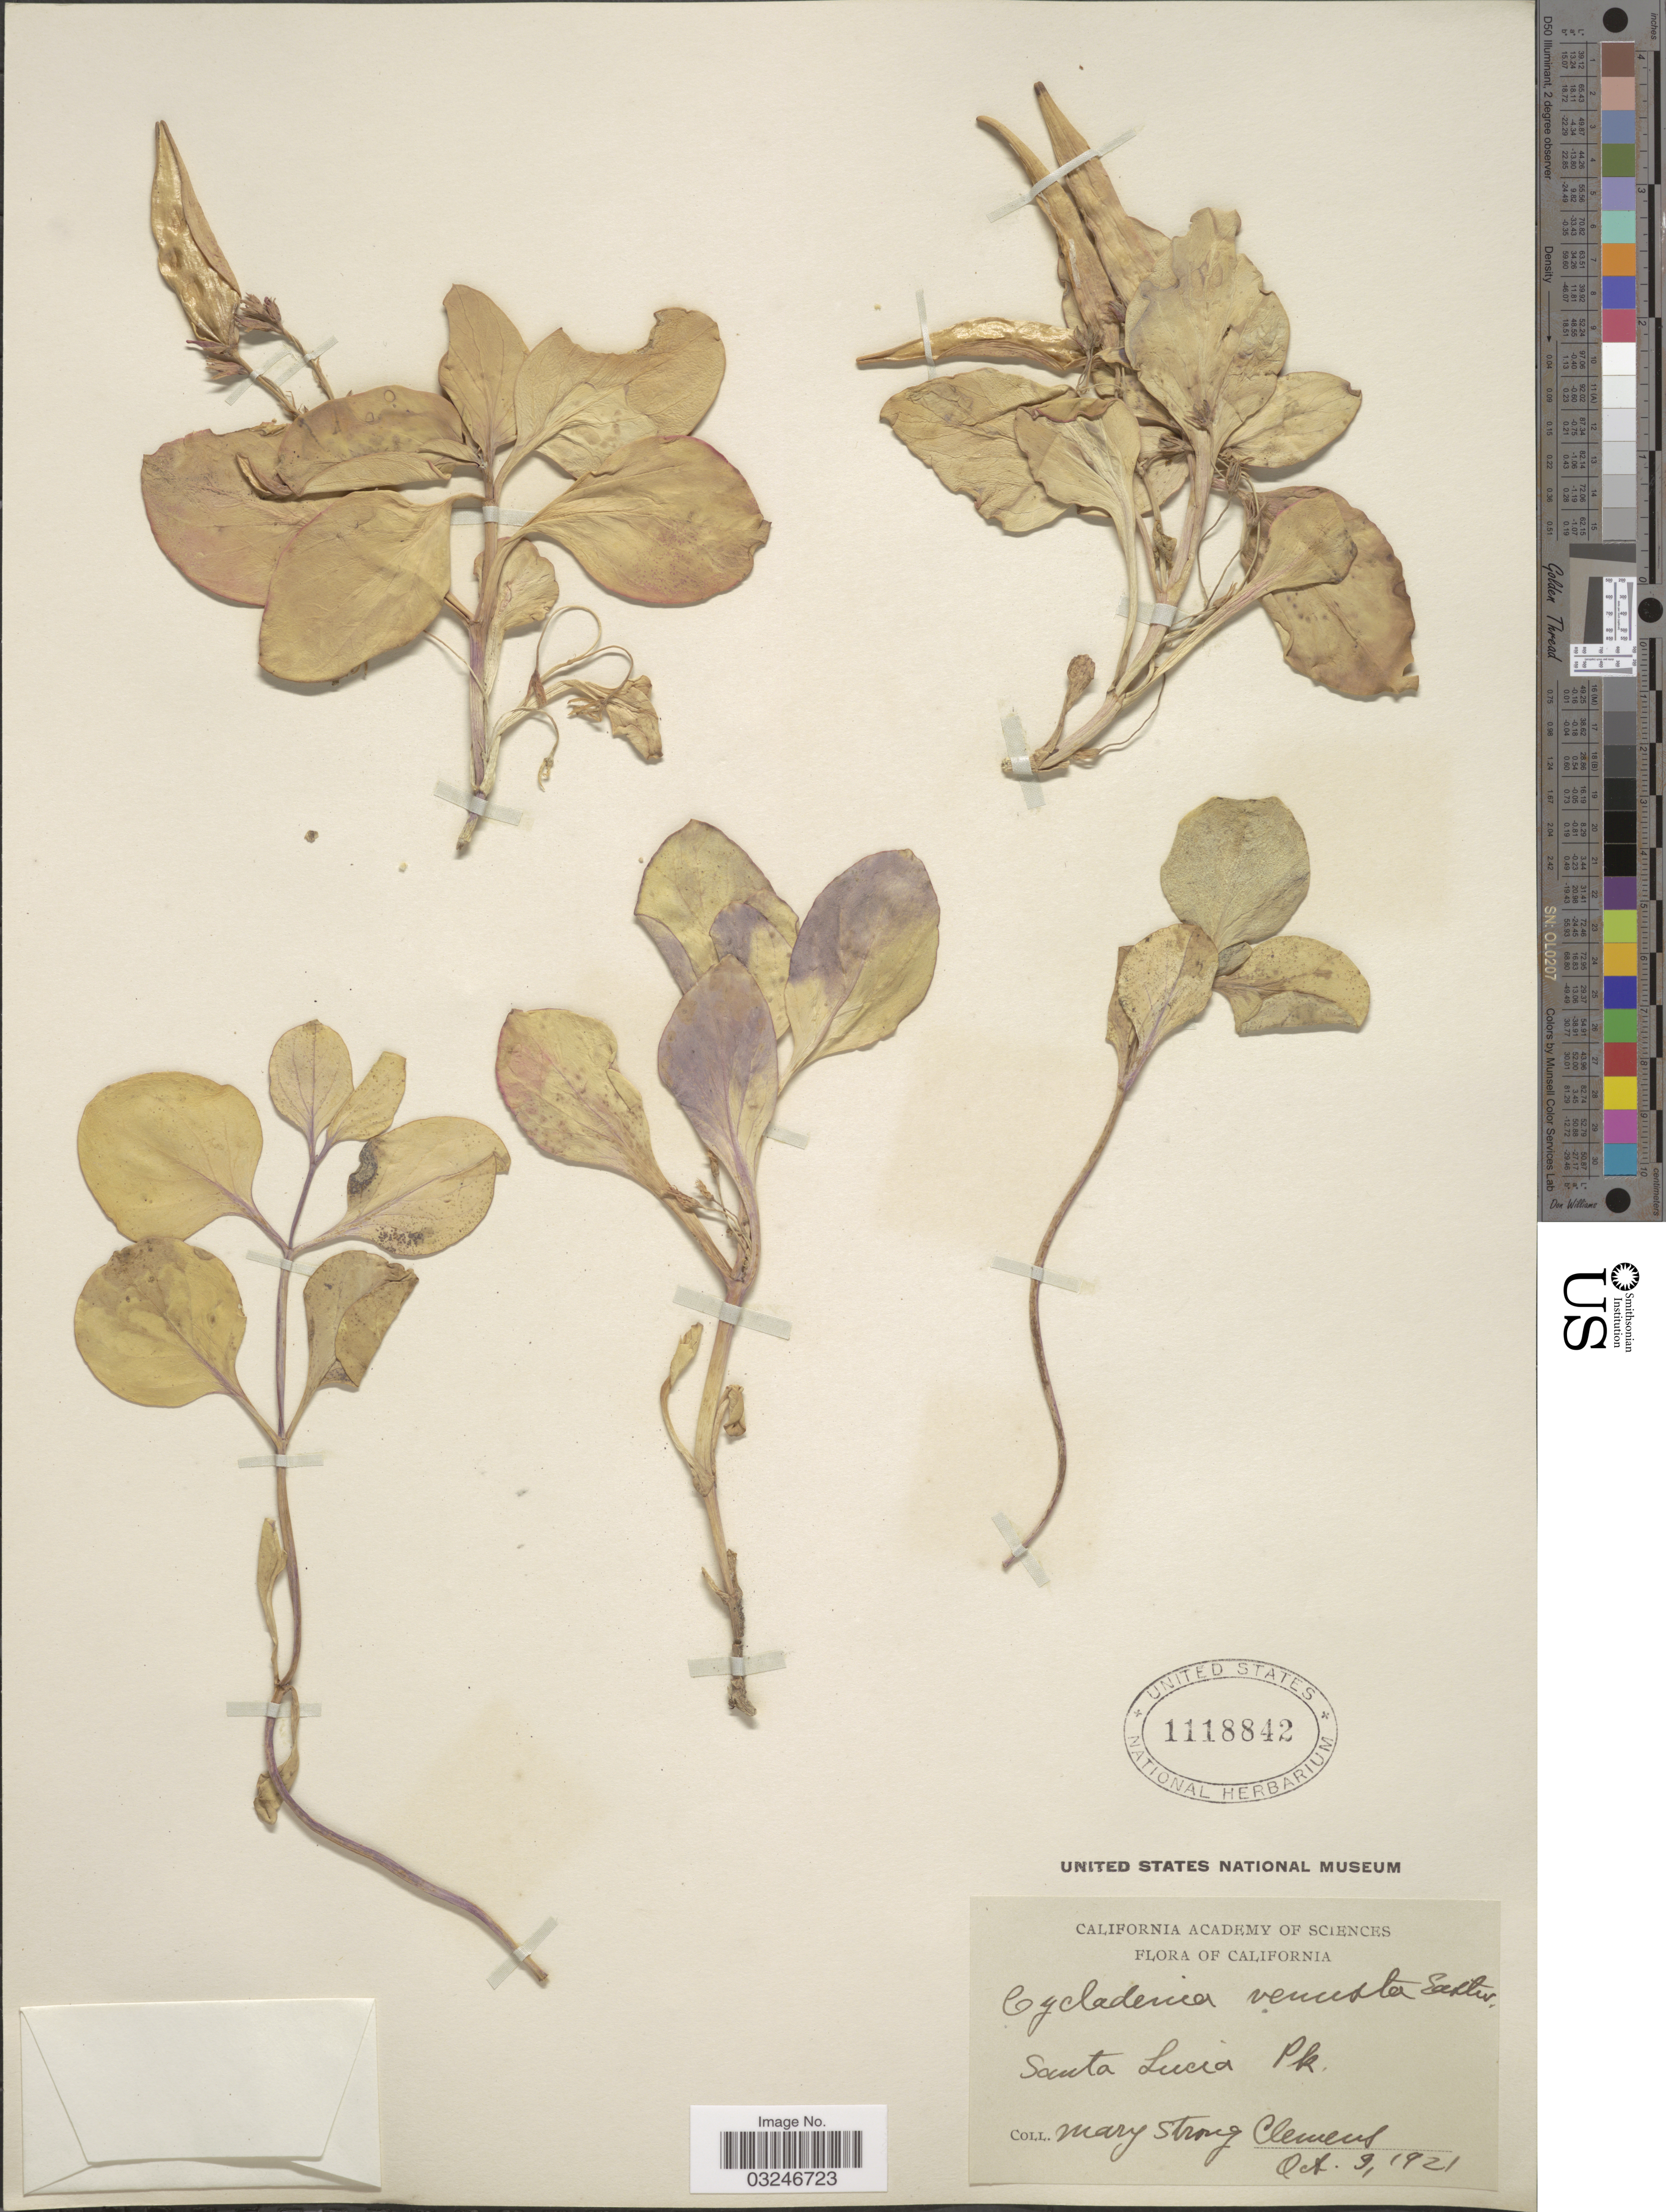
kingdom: Plantae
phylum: Tracheophyta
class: Magnoliopsida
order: Gentianales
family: Apocynaceae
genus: Cycladenia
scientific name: Cycladenia venusta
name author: Eastw.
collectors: M. S. Clemens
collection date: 1921-10-09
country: United States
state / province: California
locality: Santa Lucia Pk.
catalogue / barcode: US 1118842